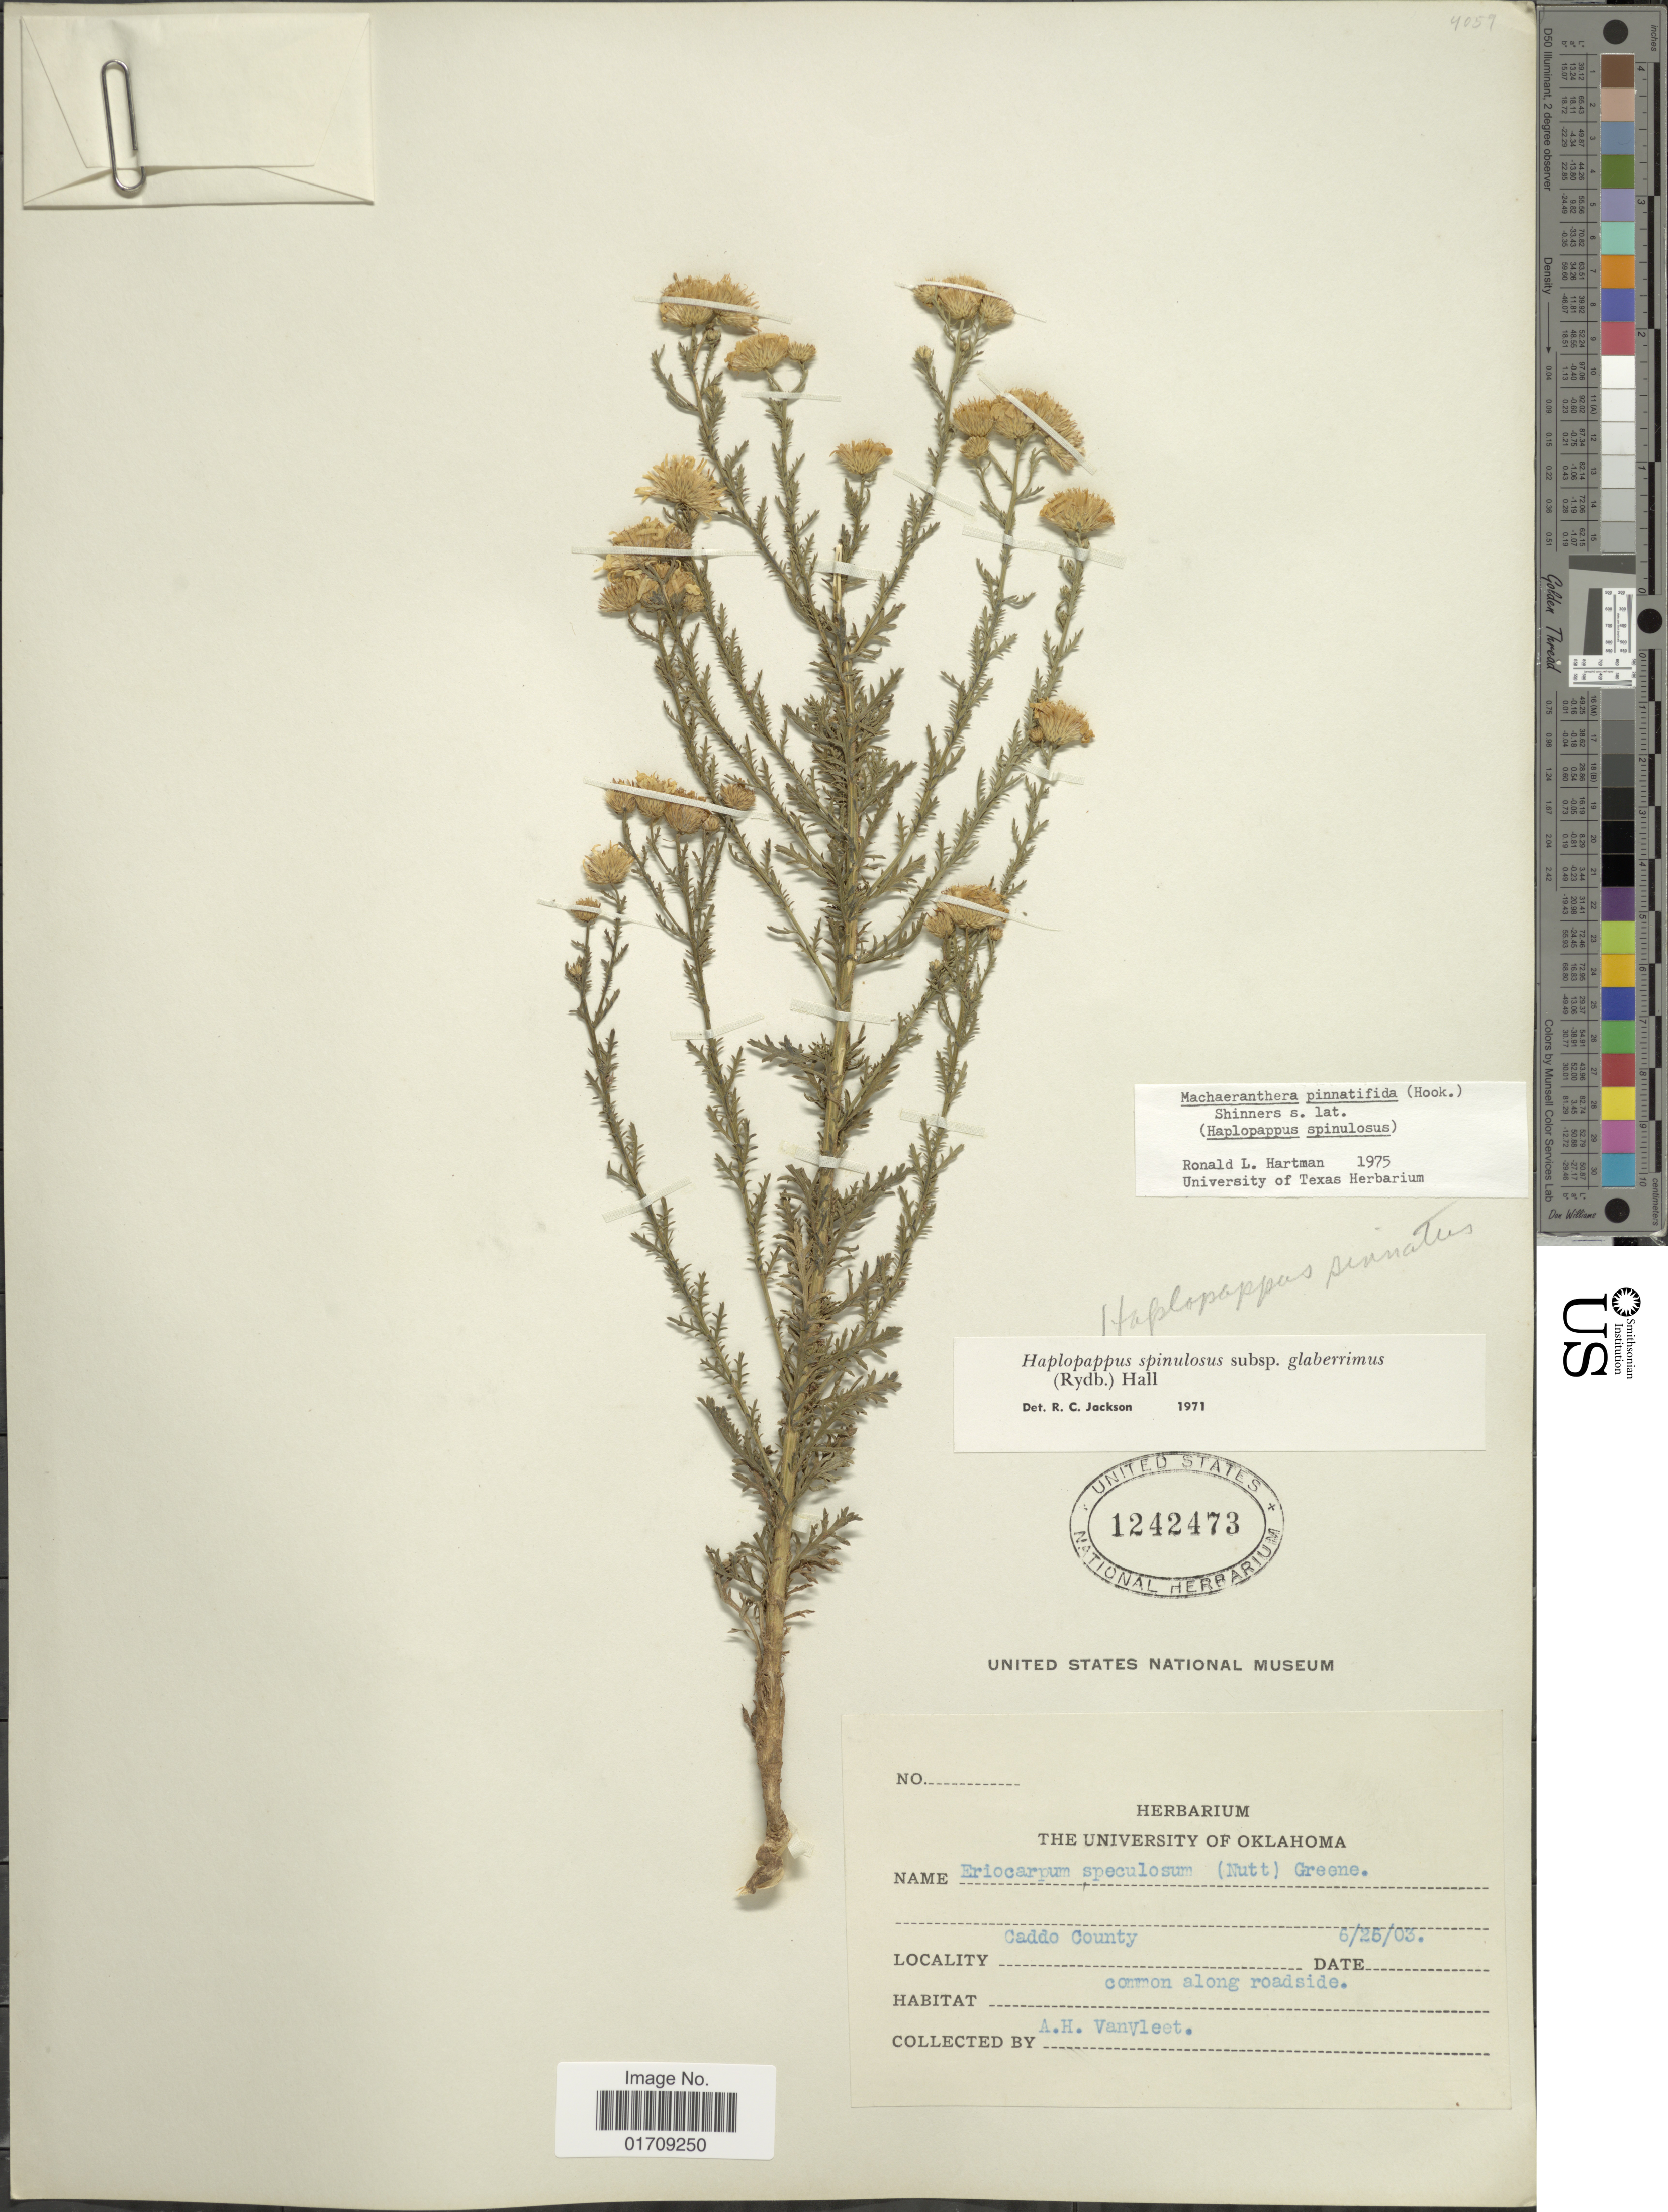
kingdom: Plantae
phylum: Tracheophyta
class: Magnoliopsida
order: Asterales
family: Asteraceae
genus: Machaeranthera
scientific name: Machaeranthera pinnatifida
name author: (Hook.) Shinners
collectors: A. H. Van Vleet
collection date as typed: Transcribed d/m/y: 25/6/3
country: United States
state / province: Oklahoma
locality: Caddo County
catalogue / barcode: US 1242473